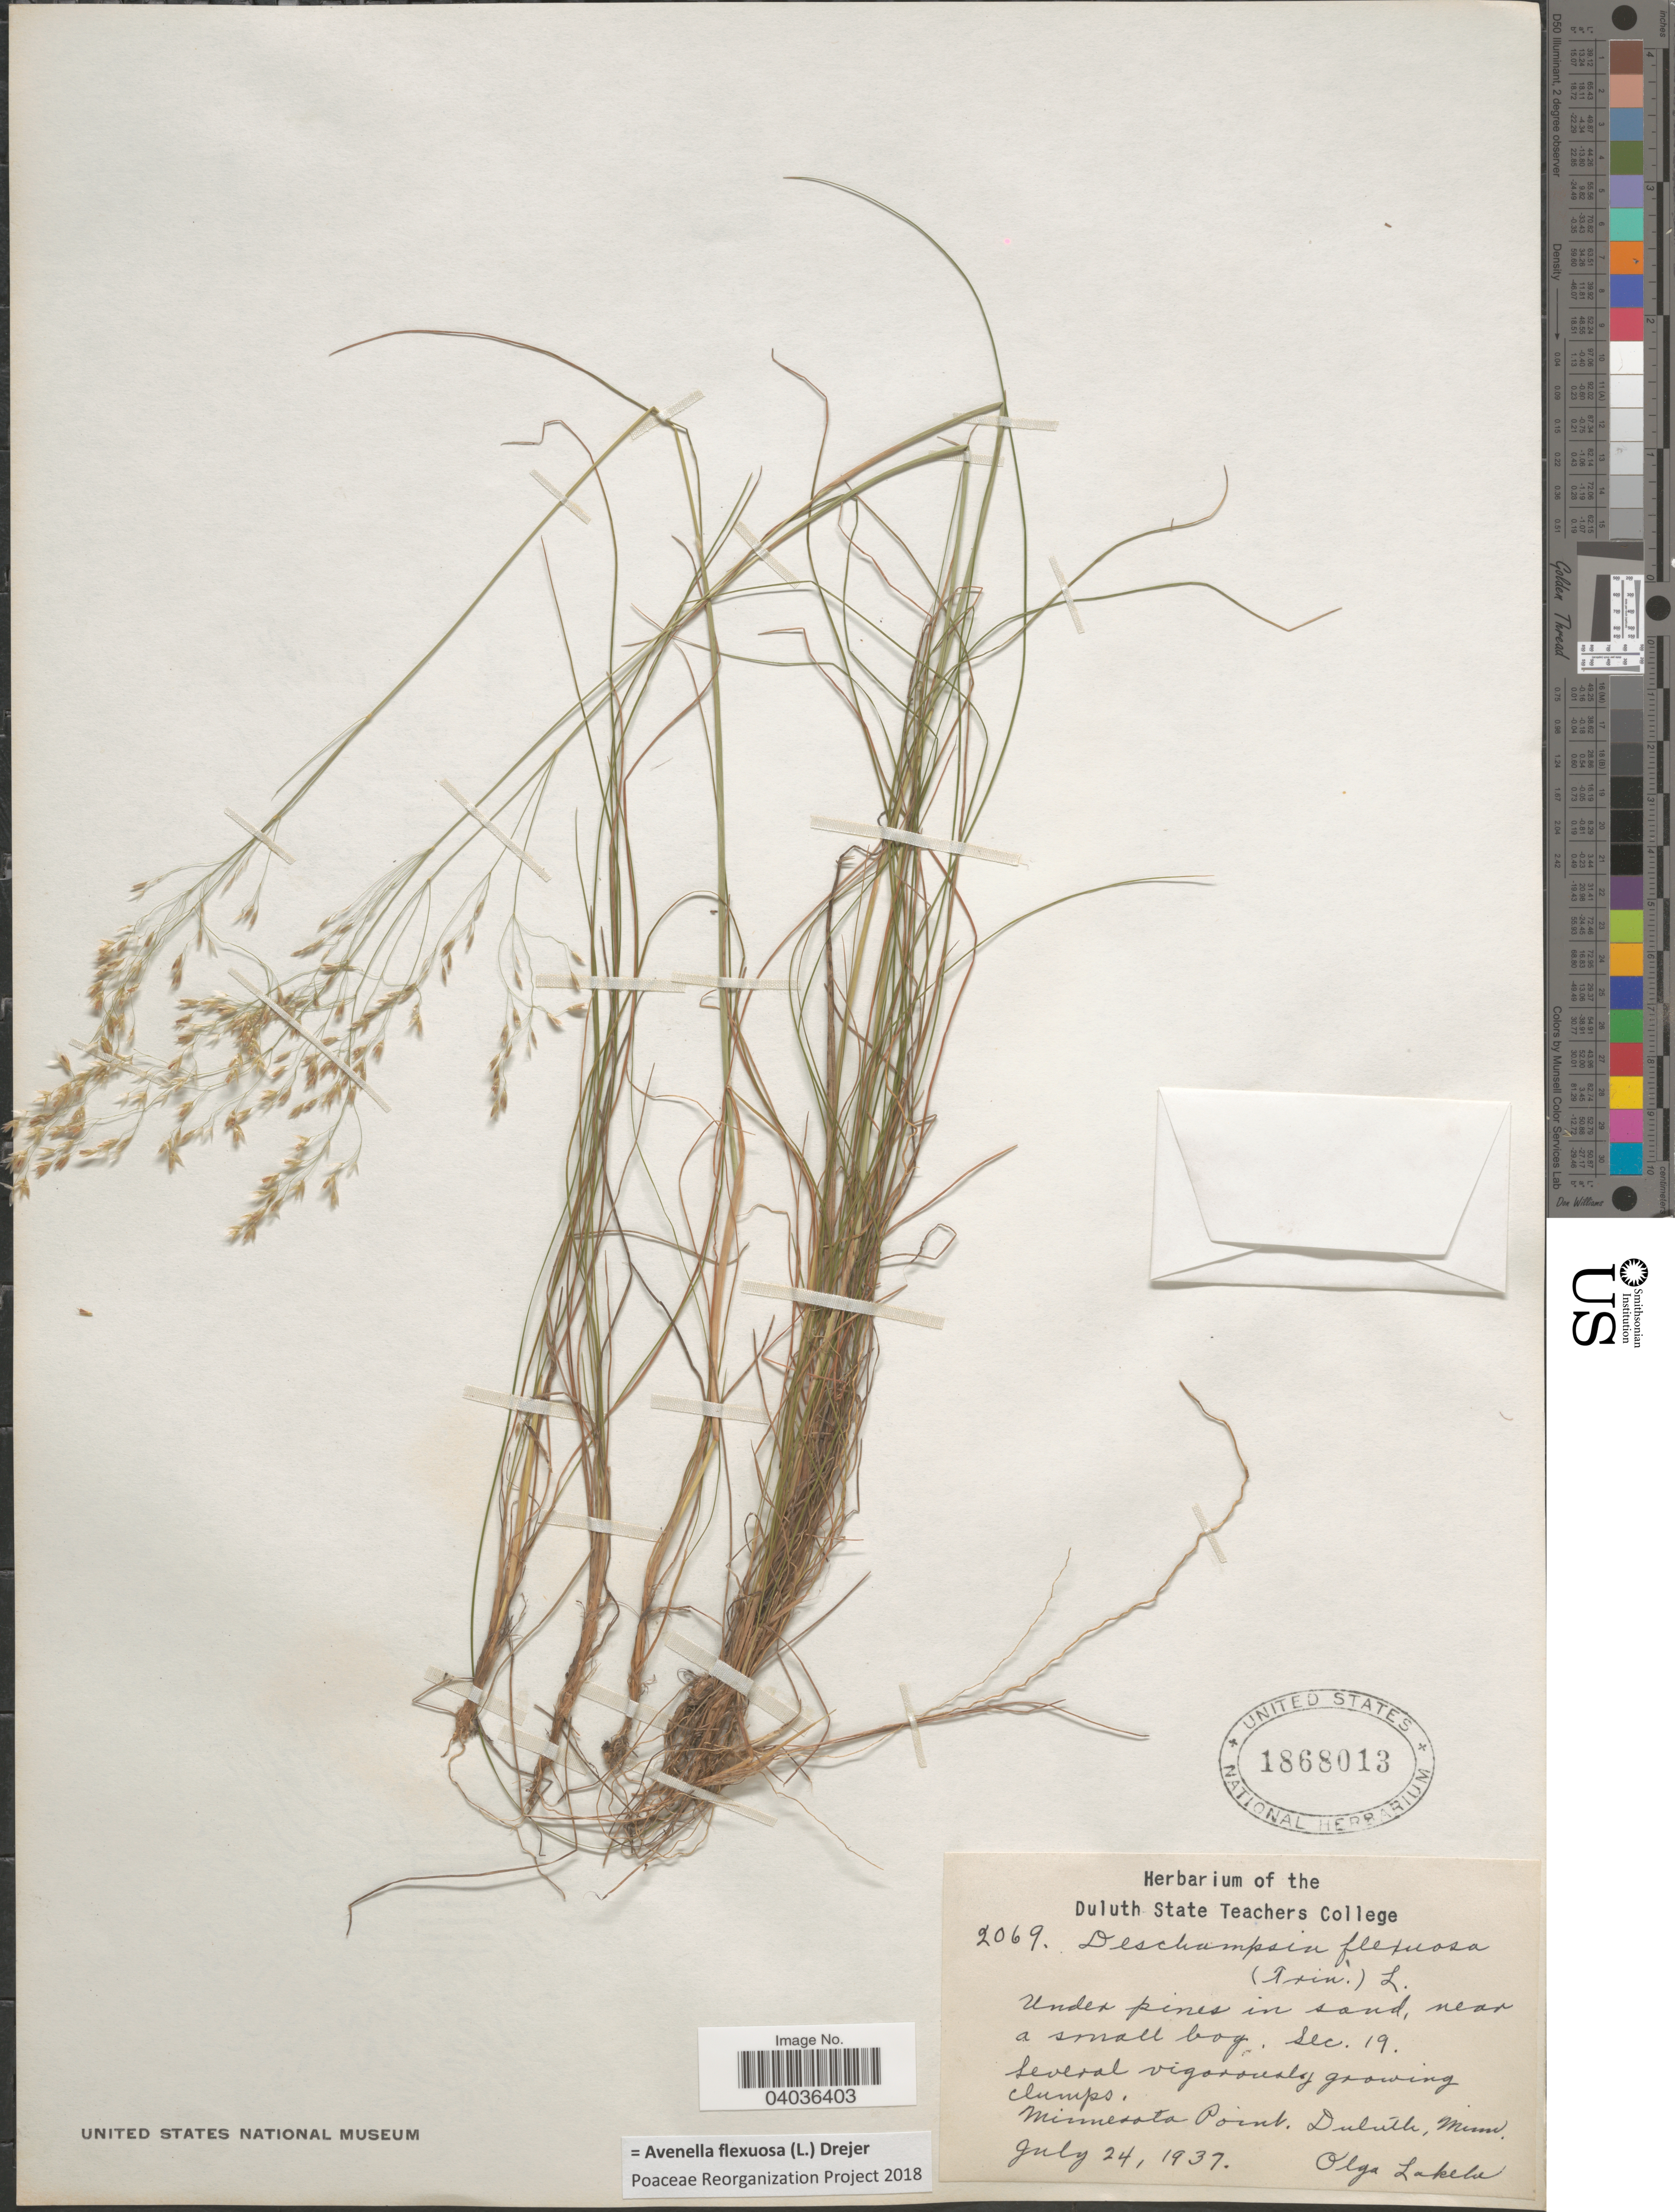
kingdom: Plantae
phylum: Tracheophyta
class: Liliopsida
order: Poales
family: Poaceae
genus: Avenella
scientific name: Avenella flexuosa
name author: (L.) Drejer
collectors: O. K. Lakela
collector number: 2069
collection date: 1937-07-24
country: United States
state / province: Minnesota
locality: Under pines in sand, near a small bog, Sec. 19. Minnesota Point, Duluth.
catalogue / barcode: US 1868013